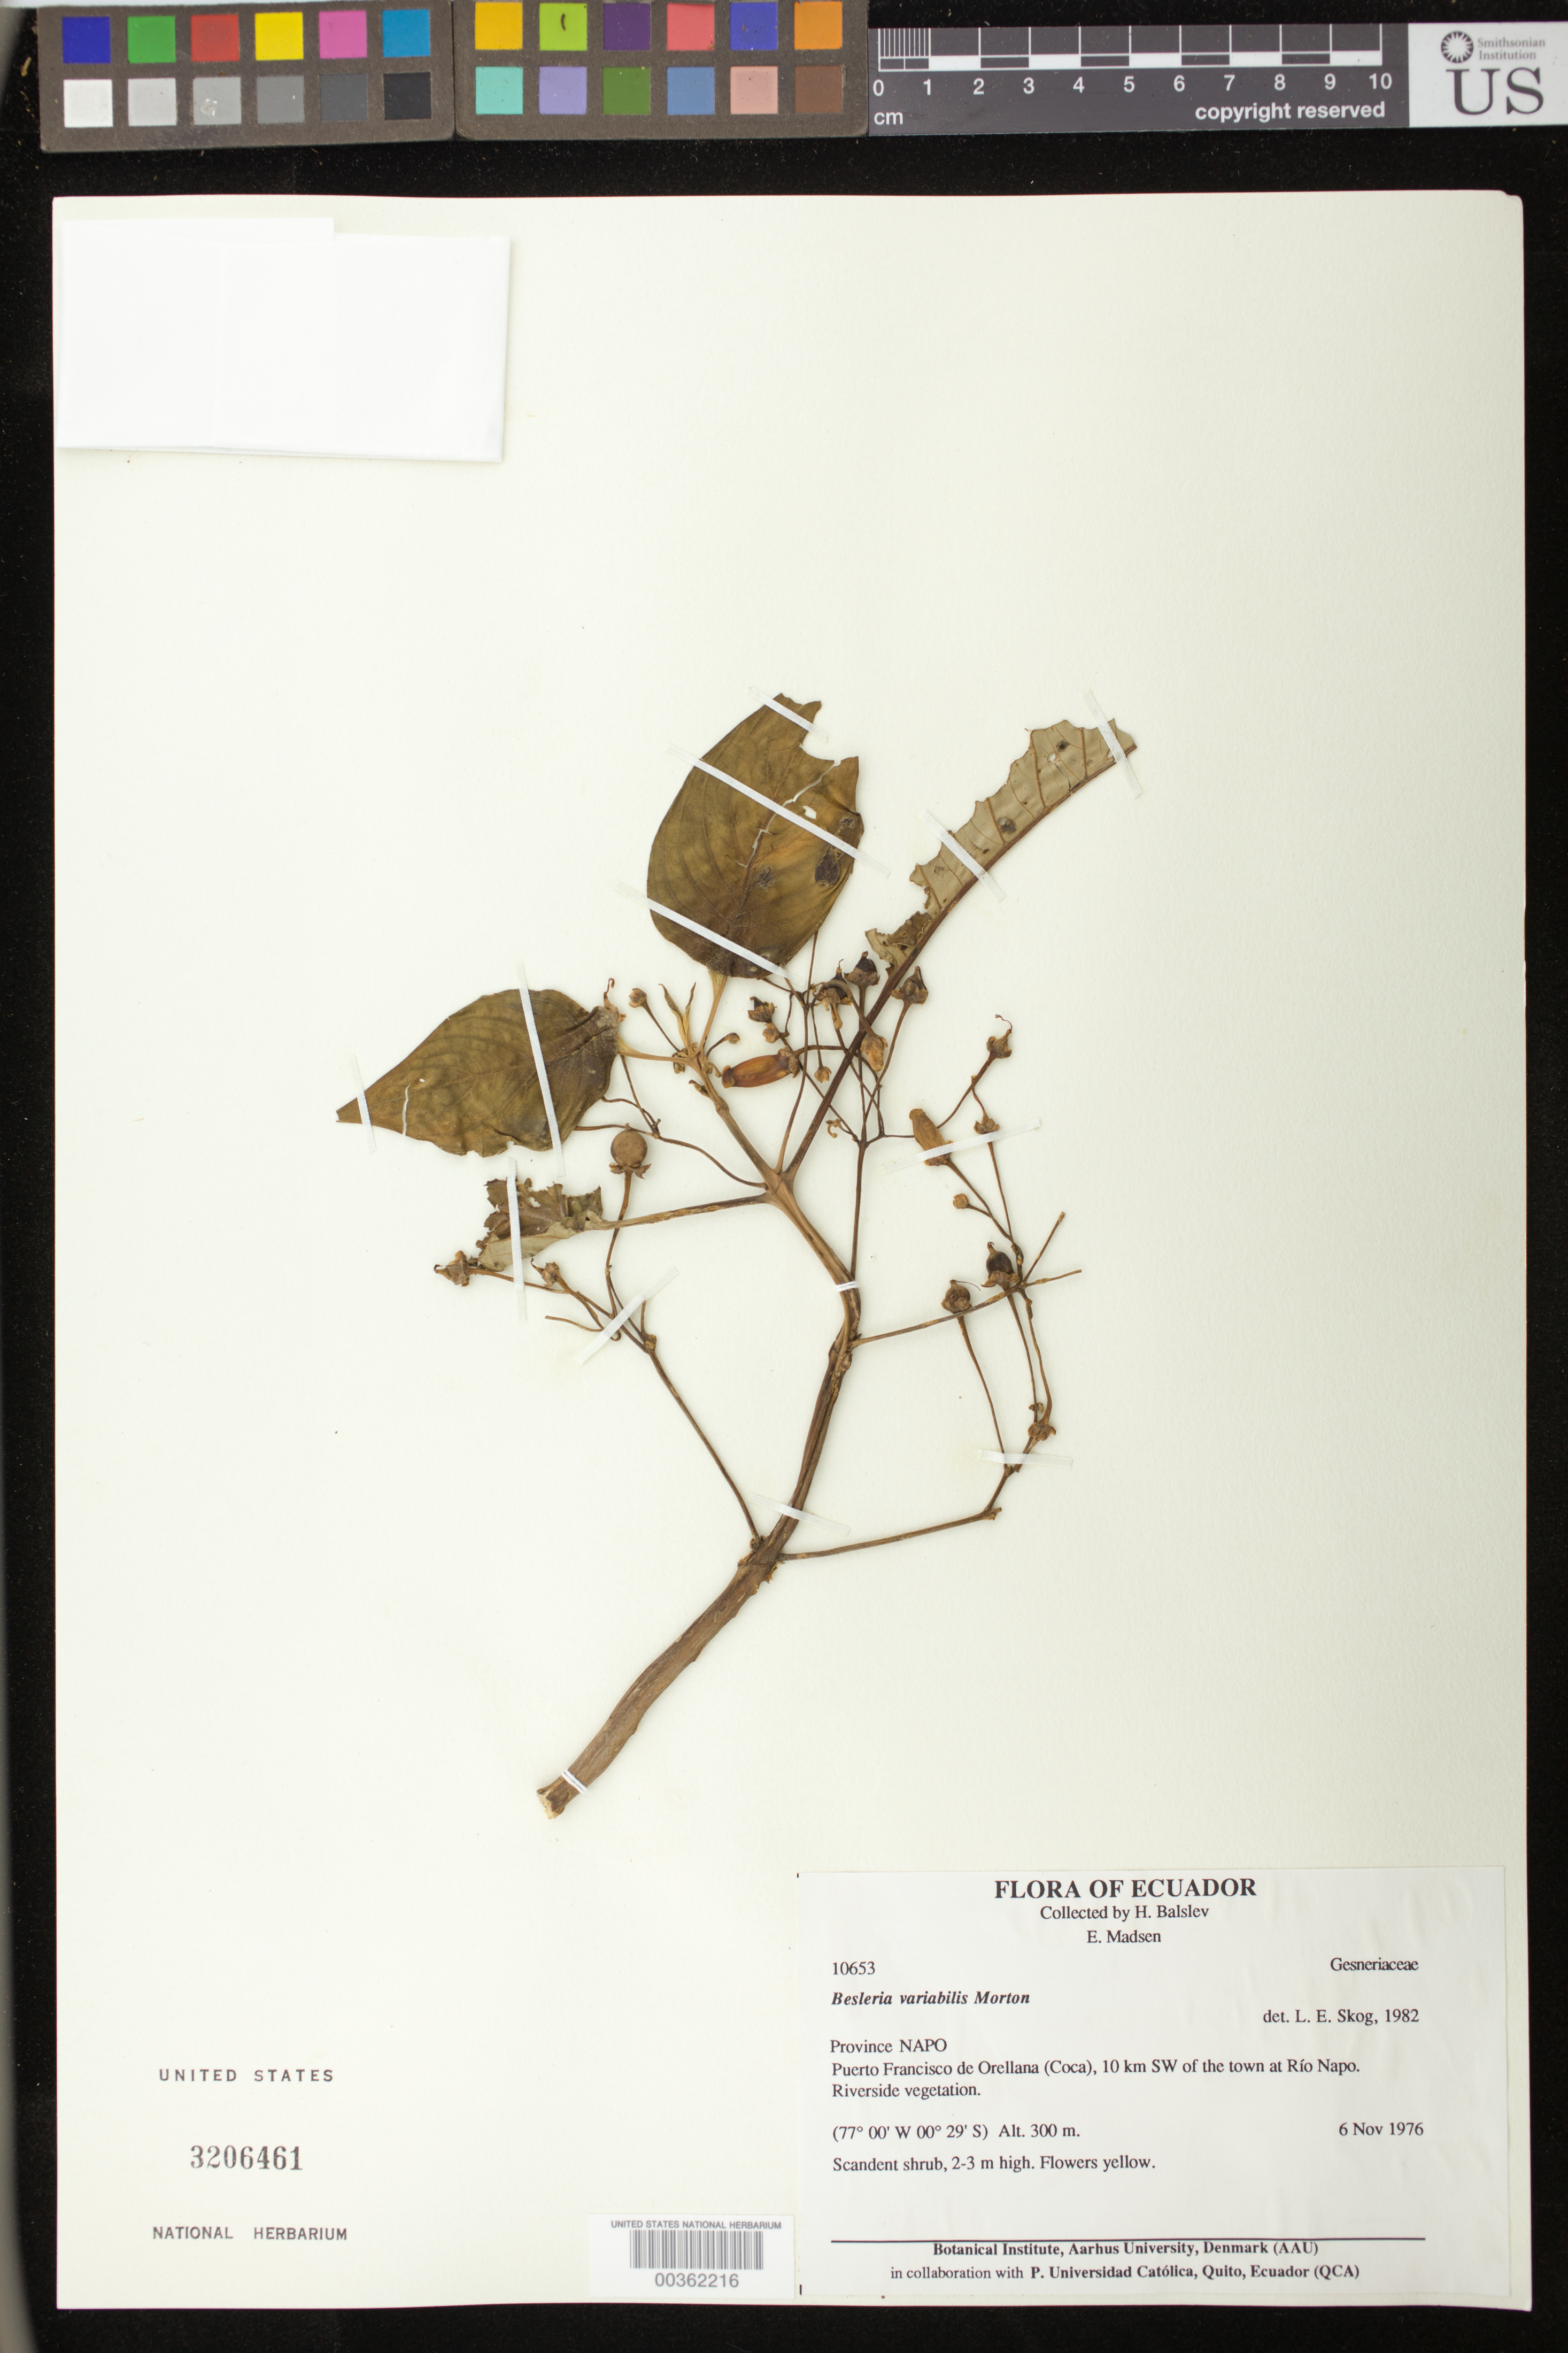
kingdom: Plantae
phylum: Tracheophyta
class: Magnoliopsida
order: Lamiales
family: Gesneriaceae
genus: Besleria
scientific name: Besleria variabilis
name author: C.V. Morton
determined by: Clark, J. L., (SEL), The Marie Selby Botanical Garden (UNITED STATES)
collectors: H. Balslev & E. Madsen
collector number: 10653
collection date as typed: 06 Nov 1976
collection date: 1976-11-06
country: Ecuador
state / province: Napo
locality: Puerto Francisco de Orellana (Coca), 10 km SW of the town of Rio Napo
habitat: Riverside vegetation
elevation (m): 300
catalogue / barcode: US 3206461